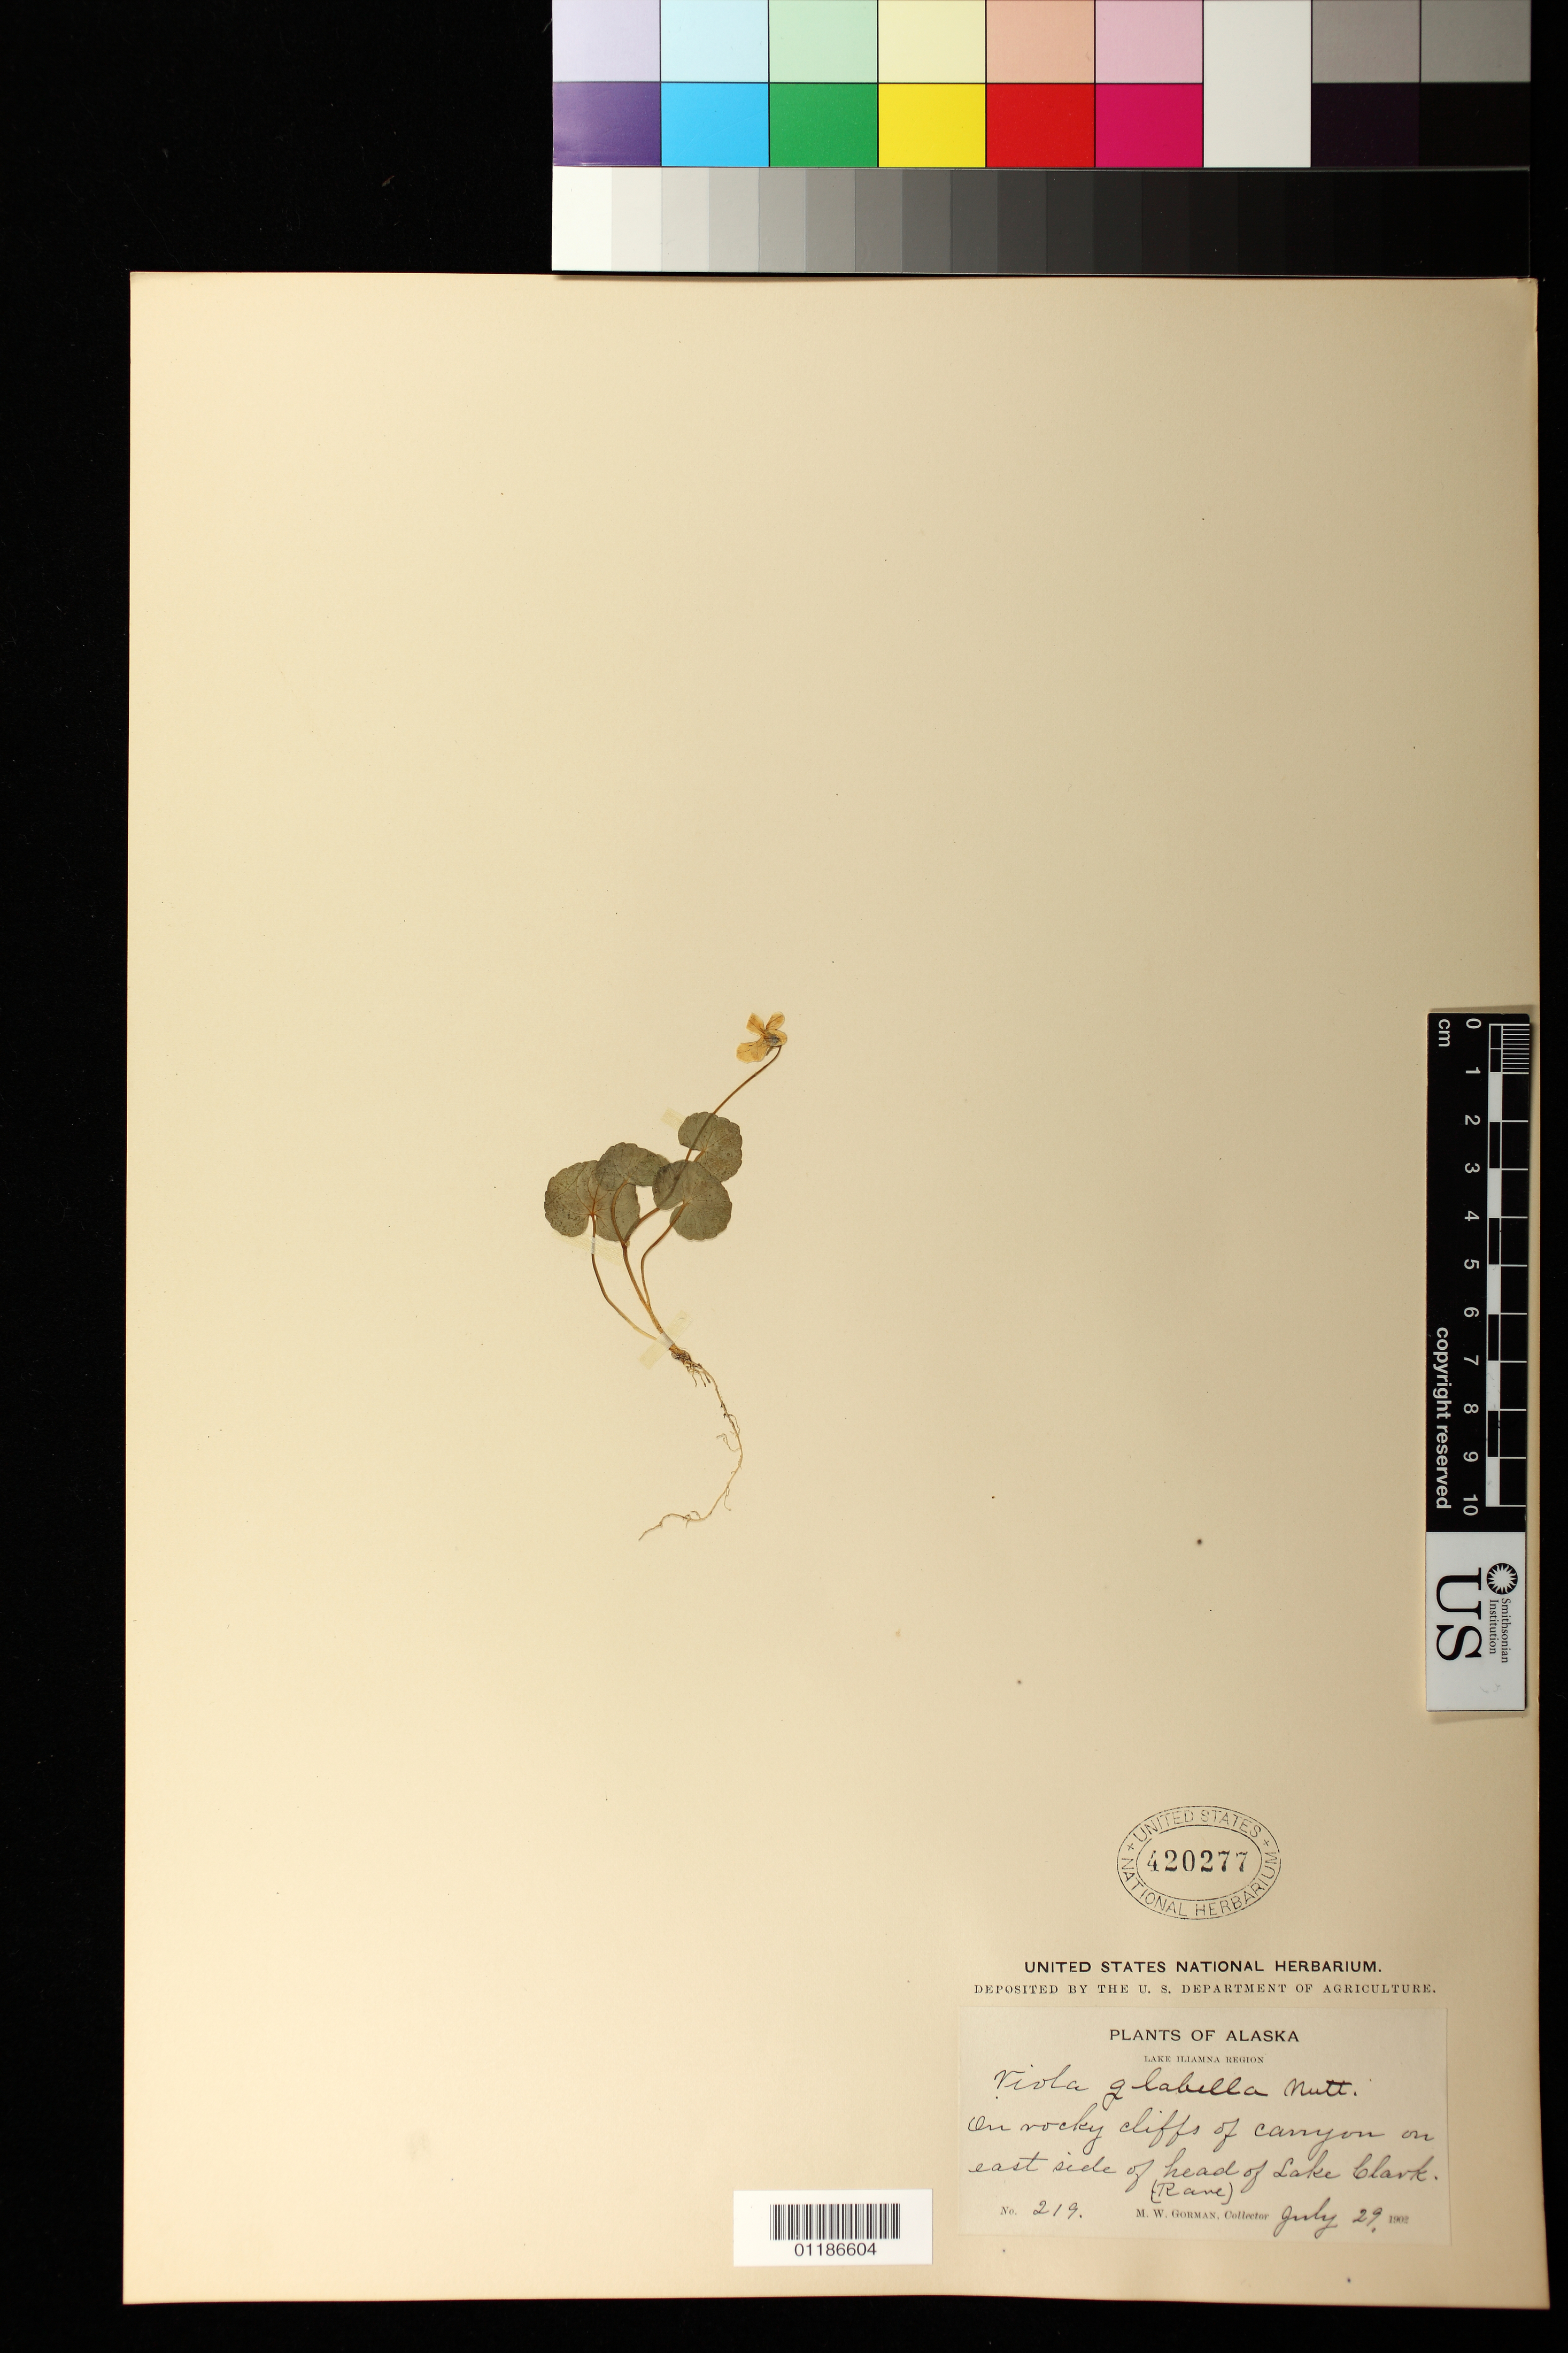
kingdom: Plantae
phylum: Tracheophyta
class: Magnoliopsida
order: Malpighiales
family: Violaceae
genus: Viola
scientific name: Viola glabella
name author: Nutt.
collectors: M. W. Gorman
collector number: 219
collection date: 1902-07-29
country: United States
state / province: Alaska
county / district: Lake and Peninsula Borough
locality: On rocky cliffs of canyon on east side of head of Lake Clark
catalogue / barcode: US 420277